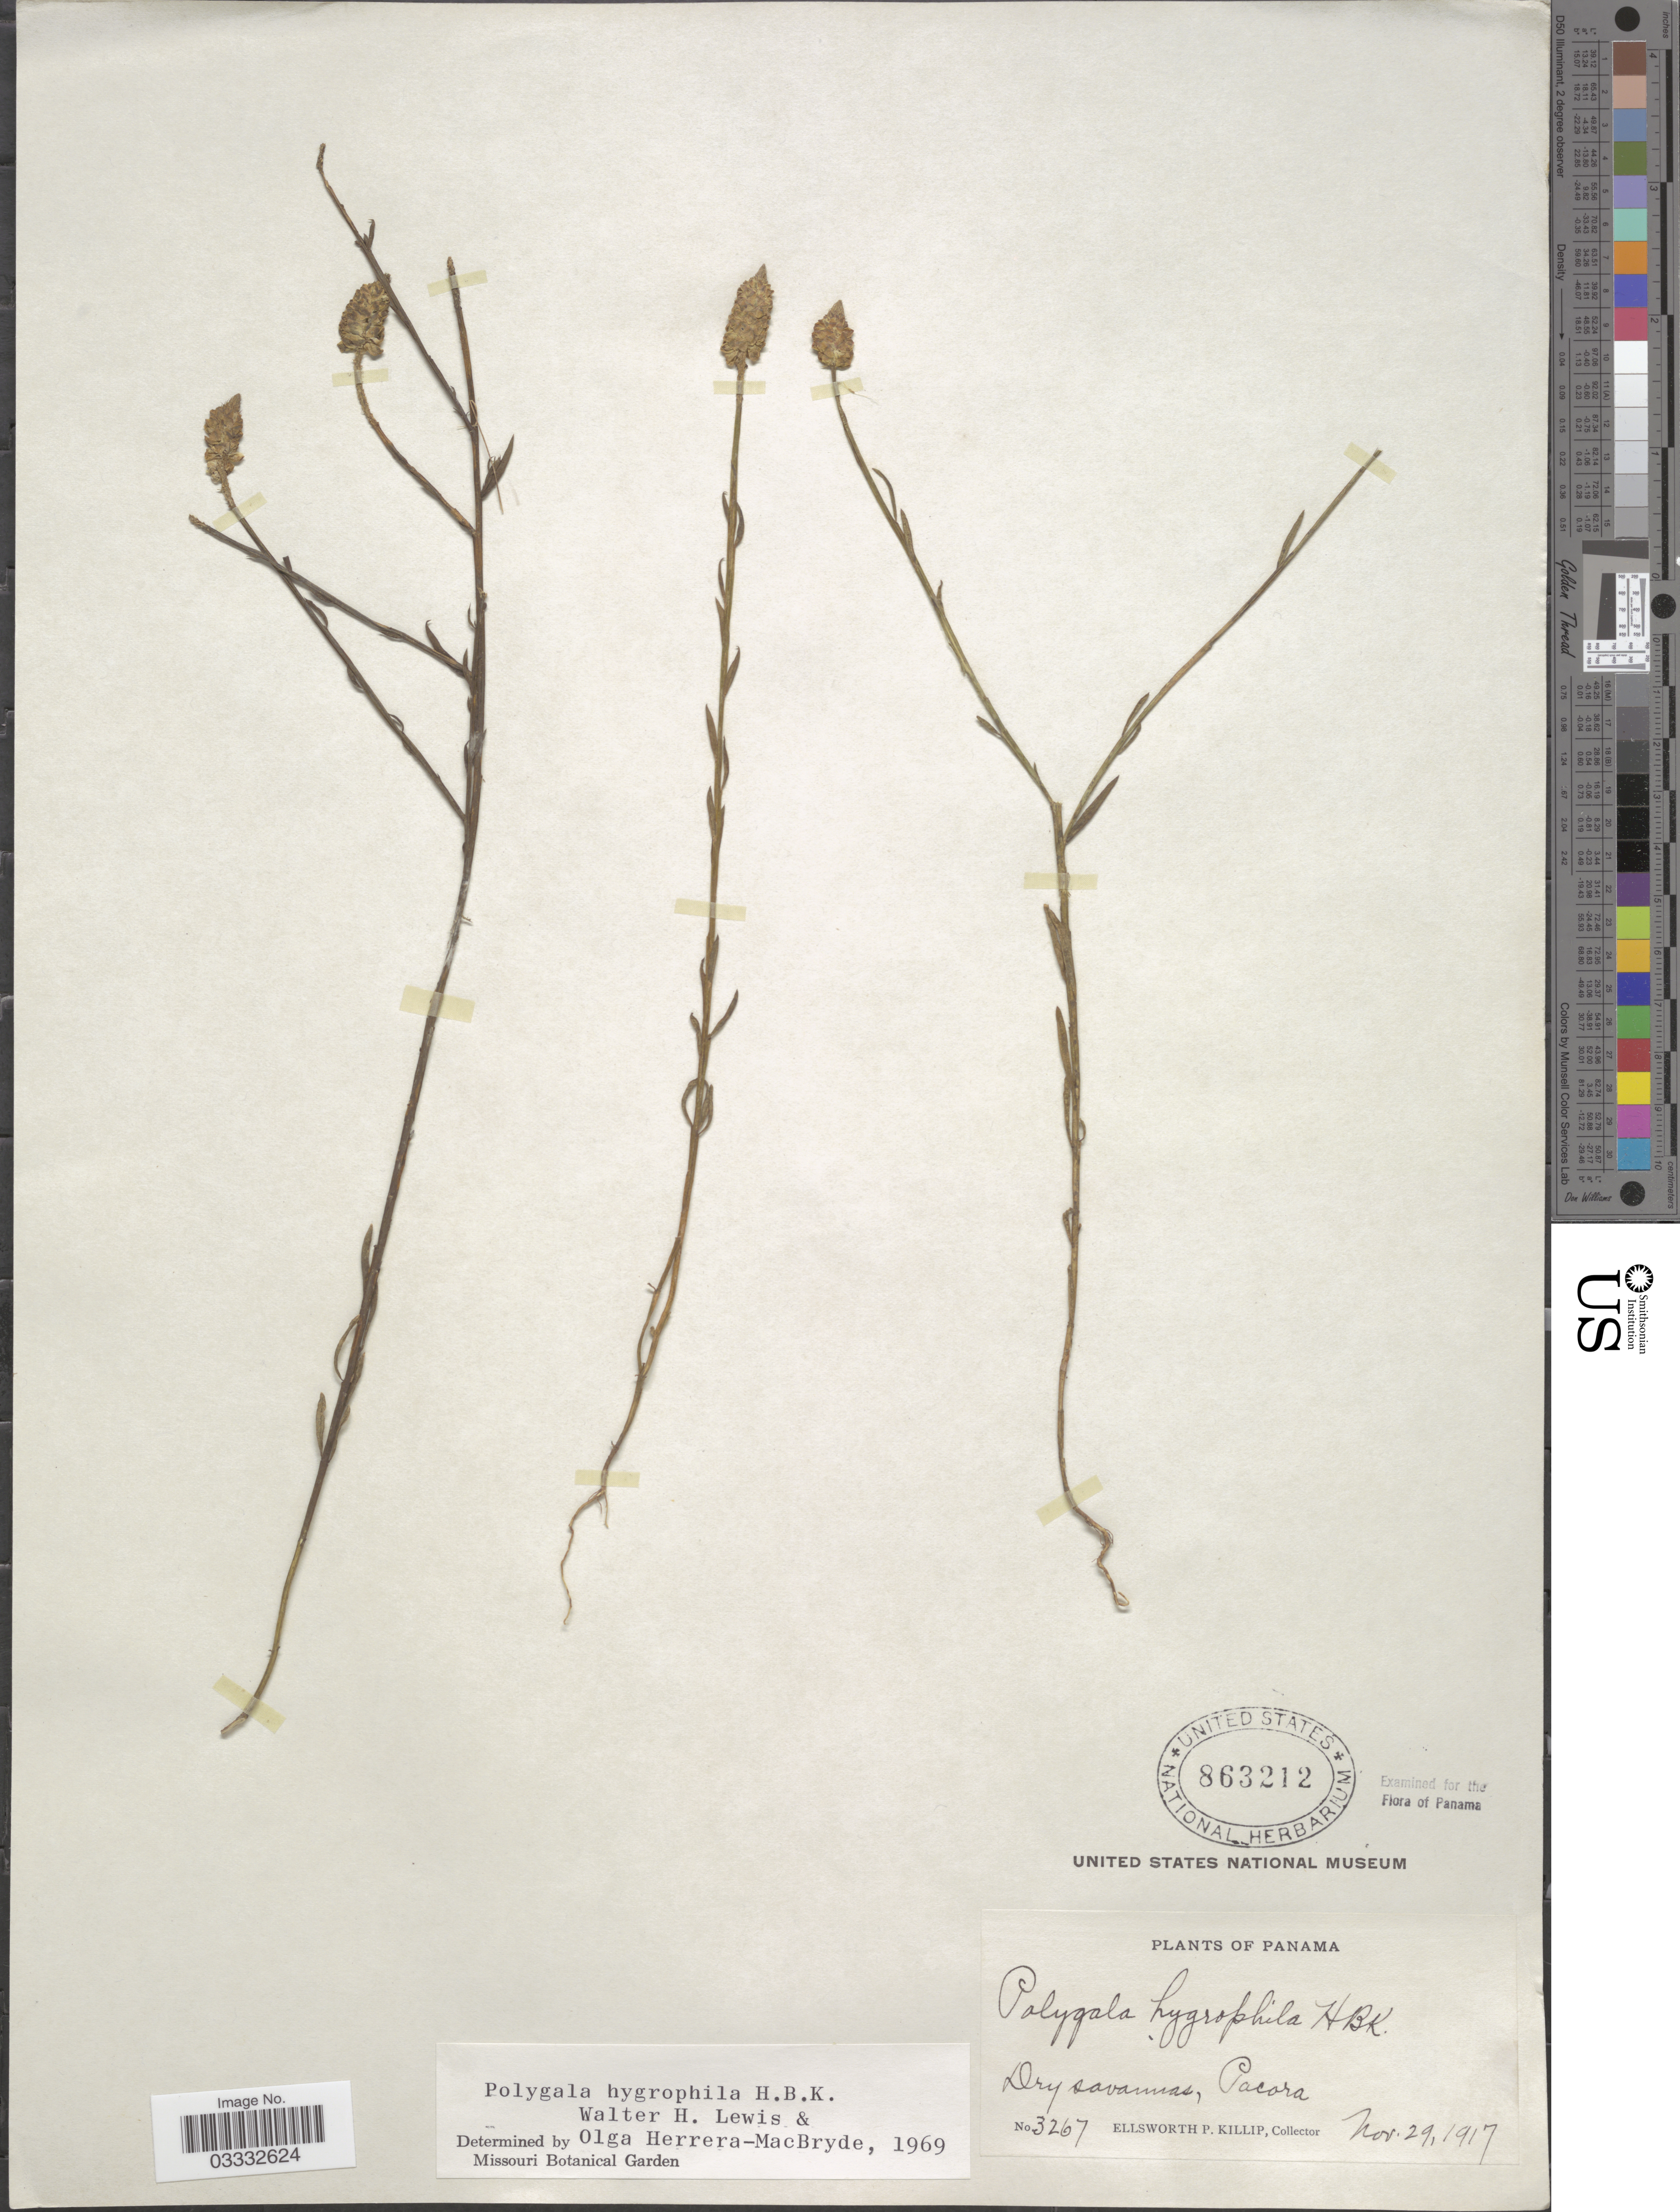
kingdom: Plantae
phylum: Tracheophyta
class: Magnoliopsida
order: Fabales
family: Polygalaceae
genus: Polygala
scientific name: Polygala hygrophila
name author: Kunth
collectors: E. P. Killip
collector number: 3267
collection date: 1917-11-29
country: Panama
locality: Pacora.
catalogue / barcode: US 863212